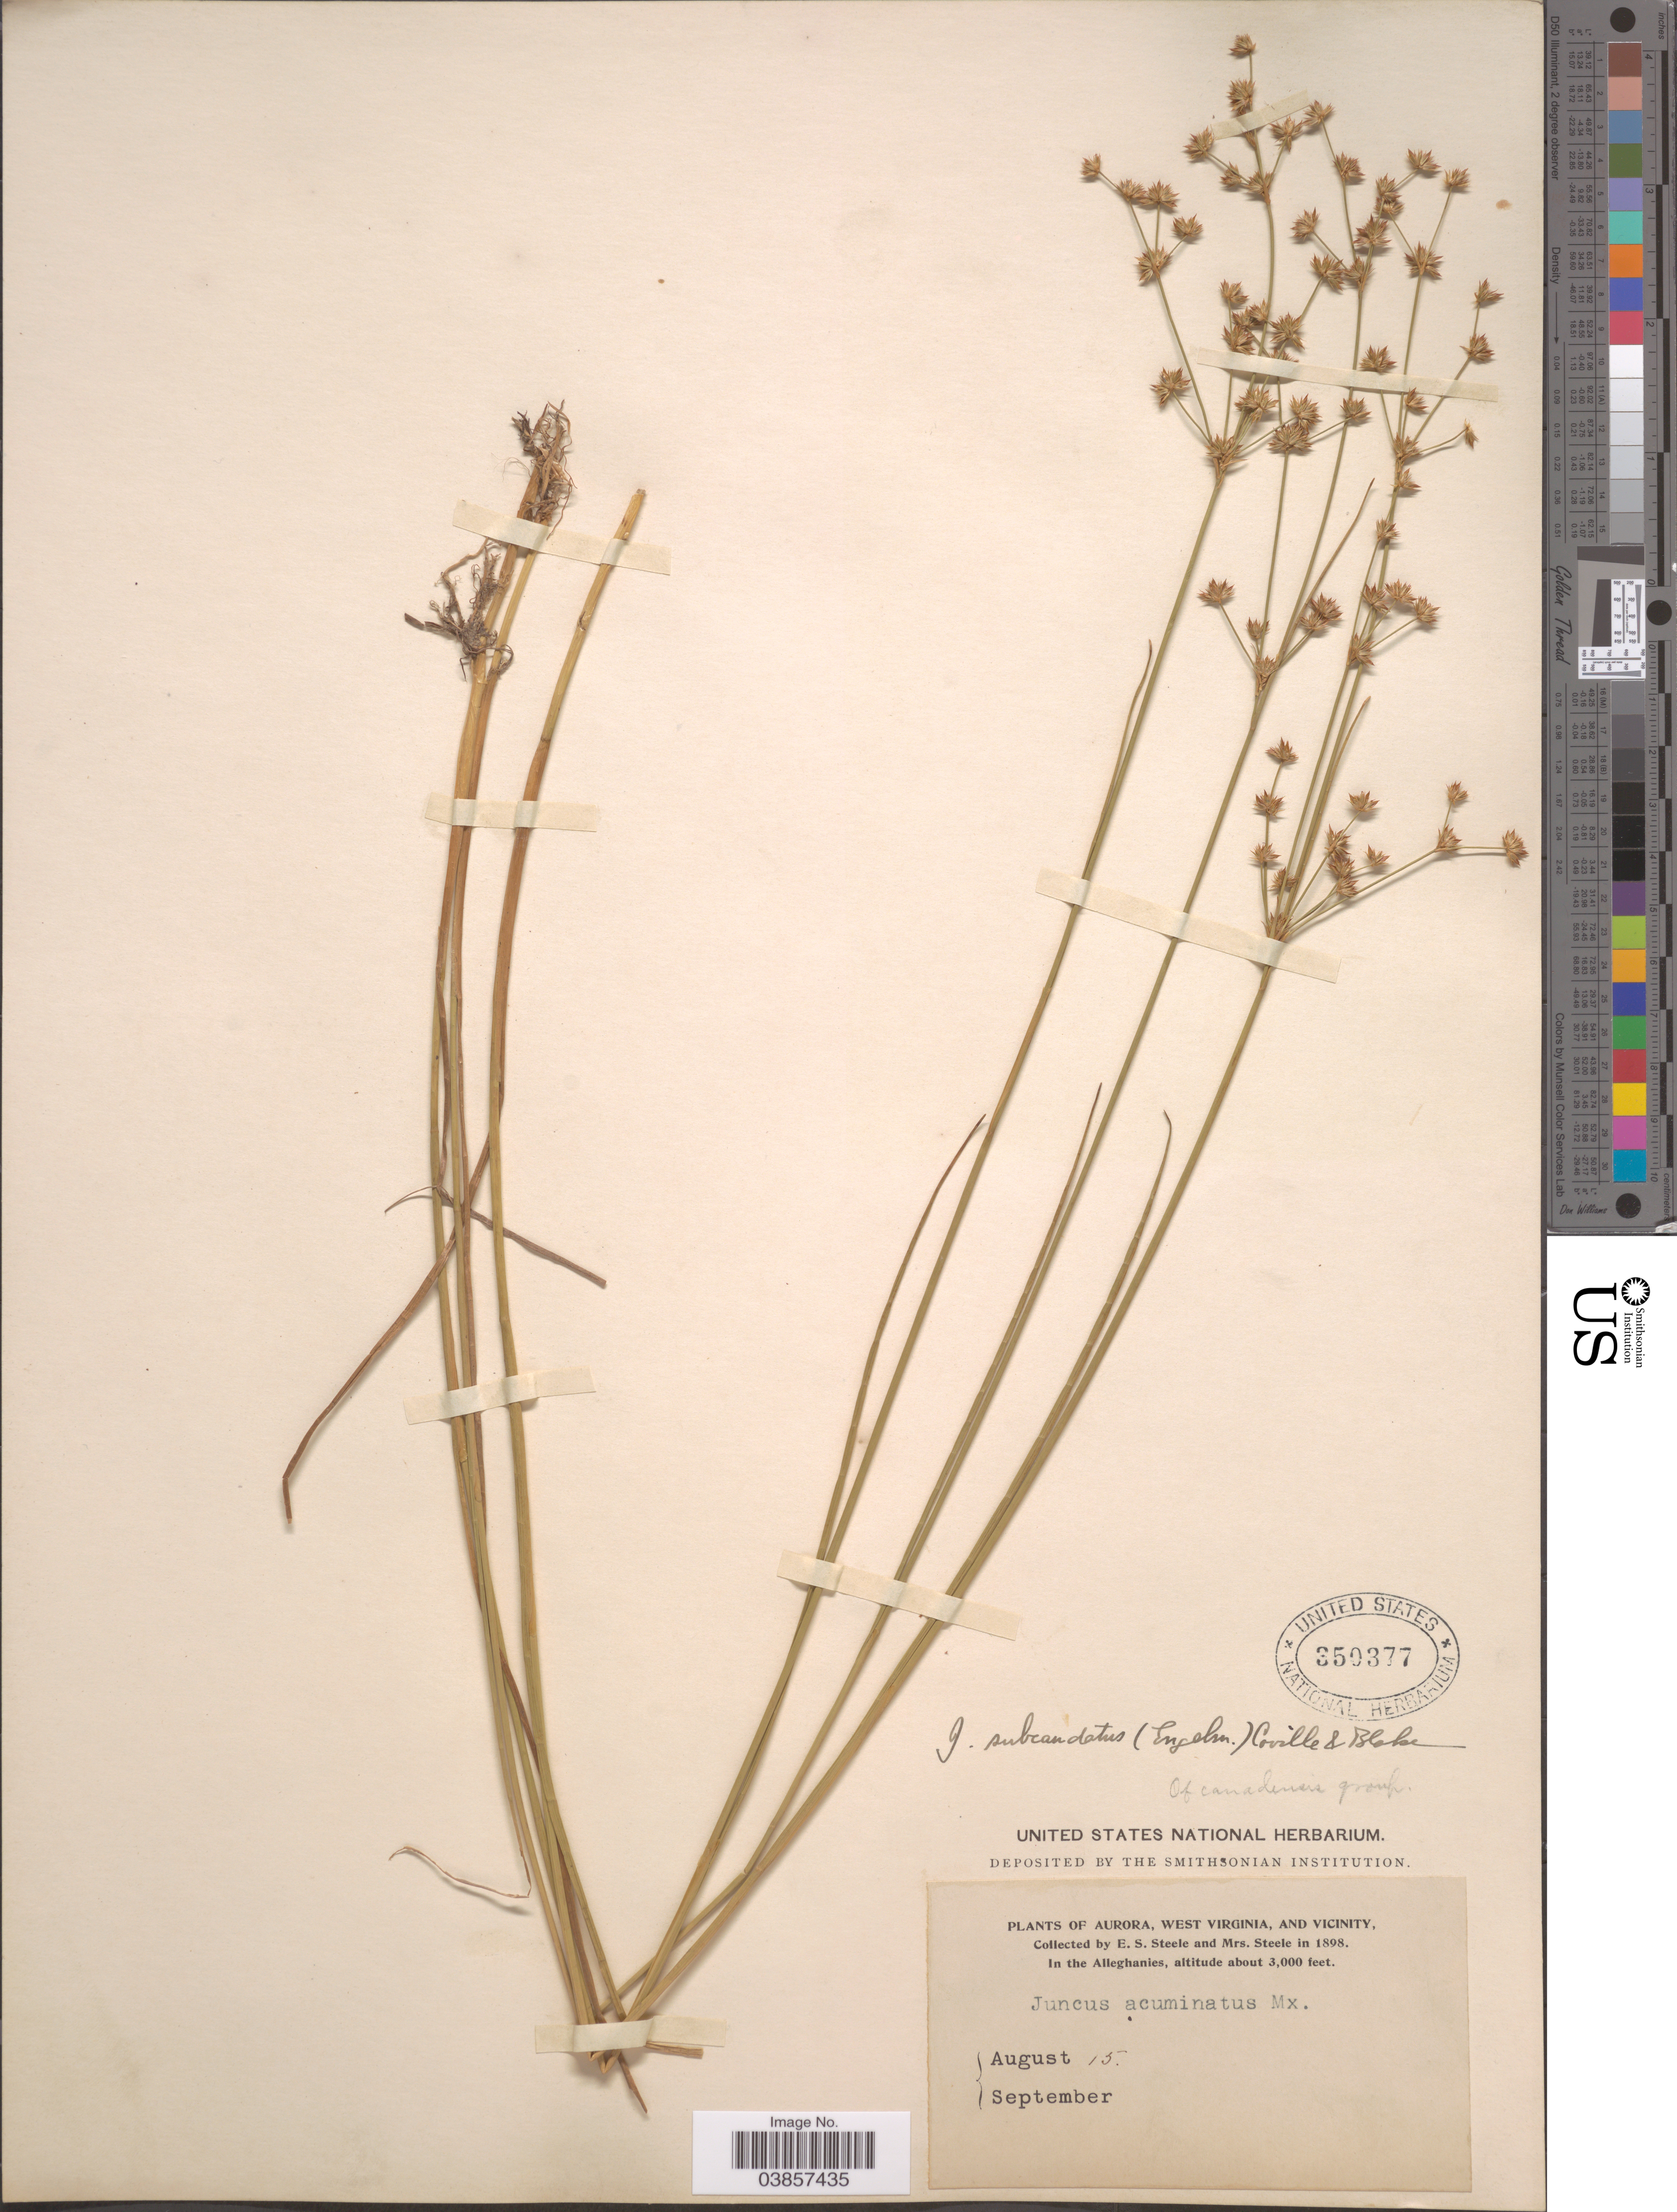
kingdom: Plantae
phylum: Tracheophyta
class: Liliopsida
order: Poales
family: Juncaceae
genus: Juncus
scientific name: Juncus subcaudatus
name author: (Engelm. ex A. Gray) Coville & S.F. Blake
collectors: E. Steele & Mrs. E. S. Steele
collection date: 1898-08-15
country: United States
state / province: West Virginia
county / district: Preston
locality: Aurora, and vicinity. In the Alleghanies.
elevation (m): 914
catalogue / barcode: US 350377